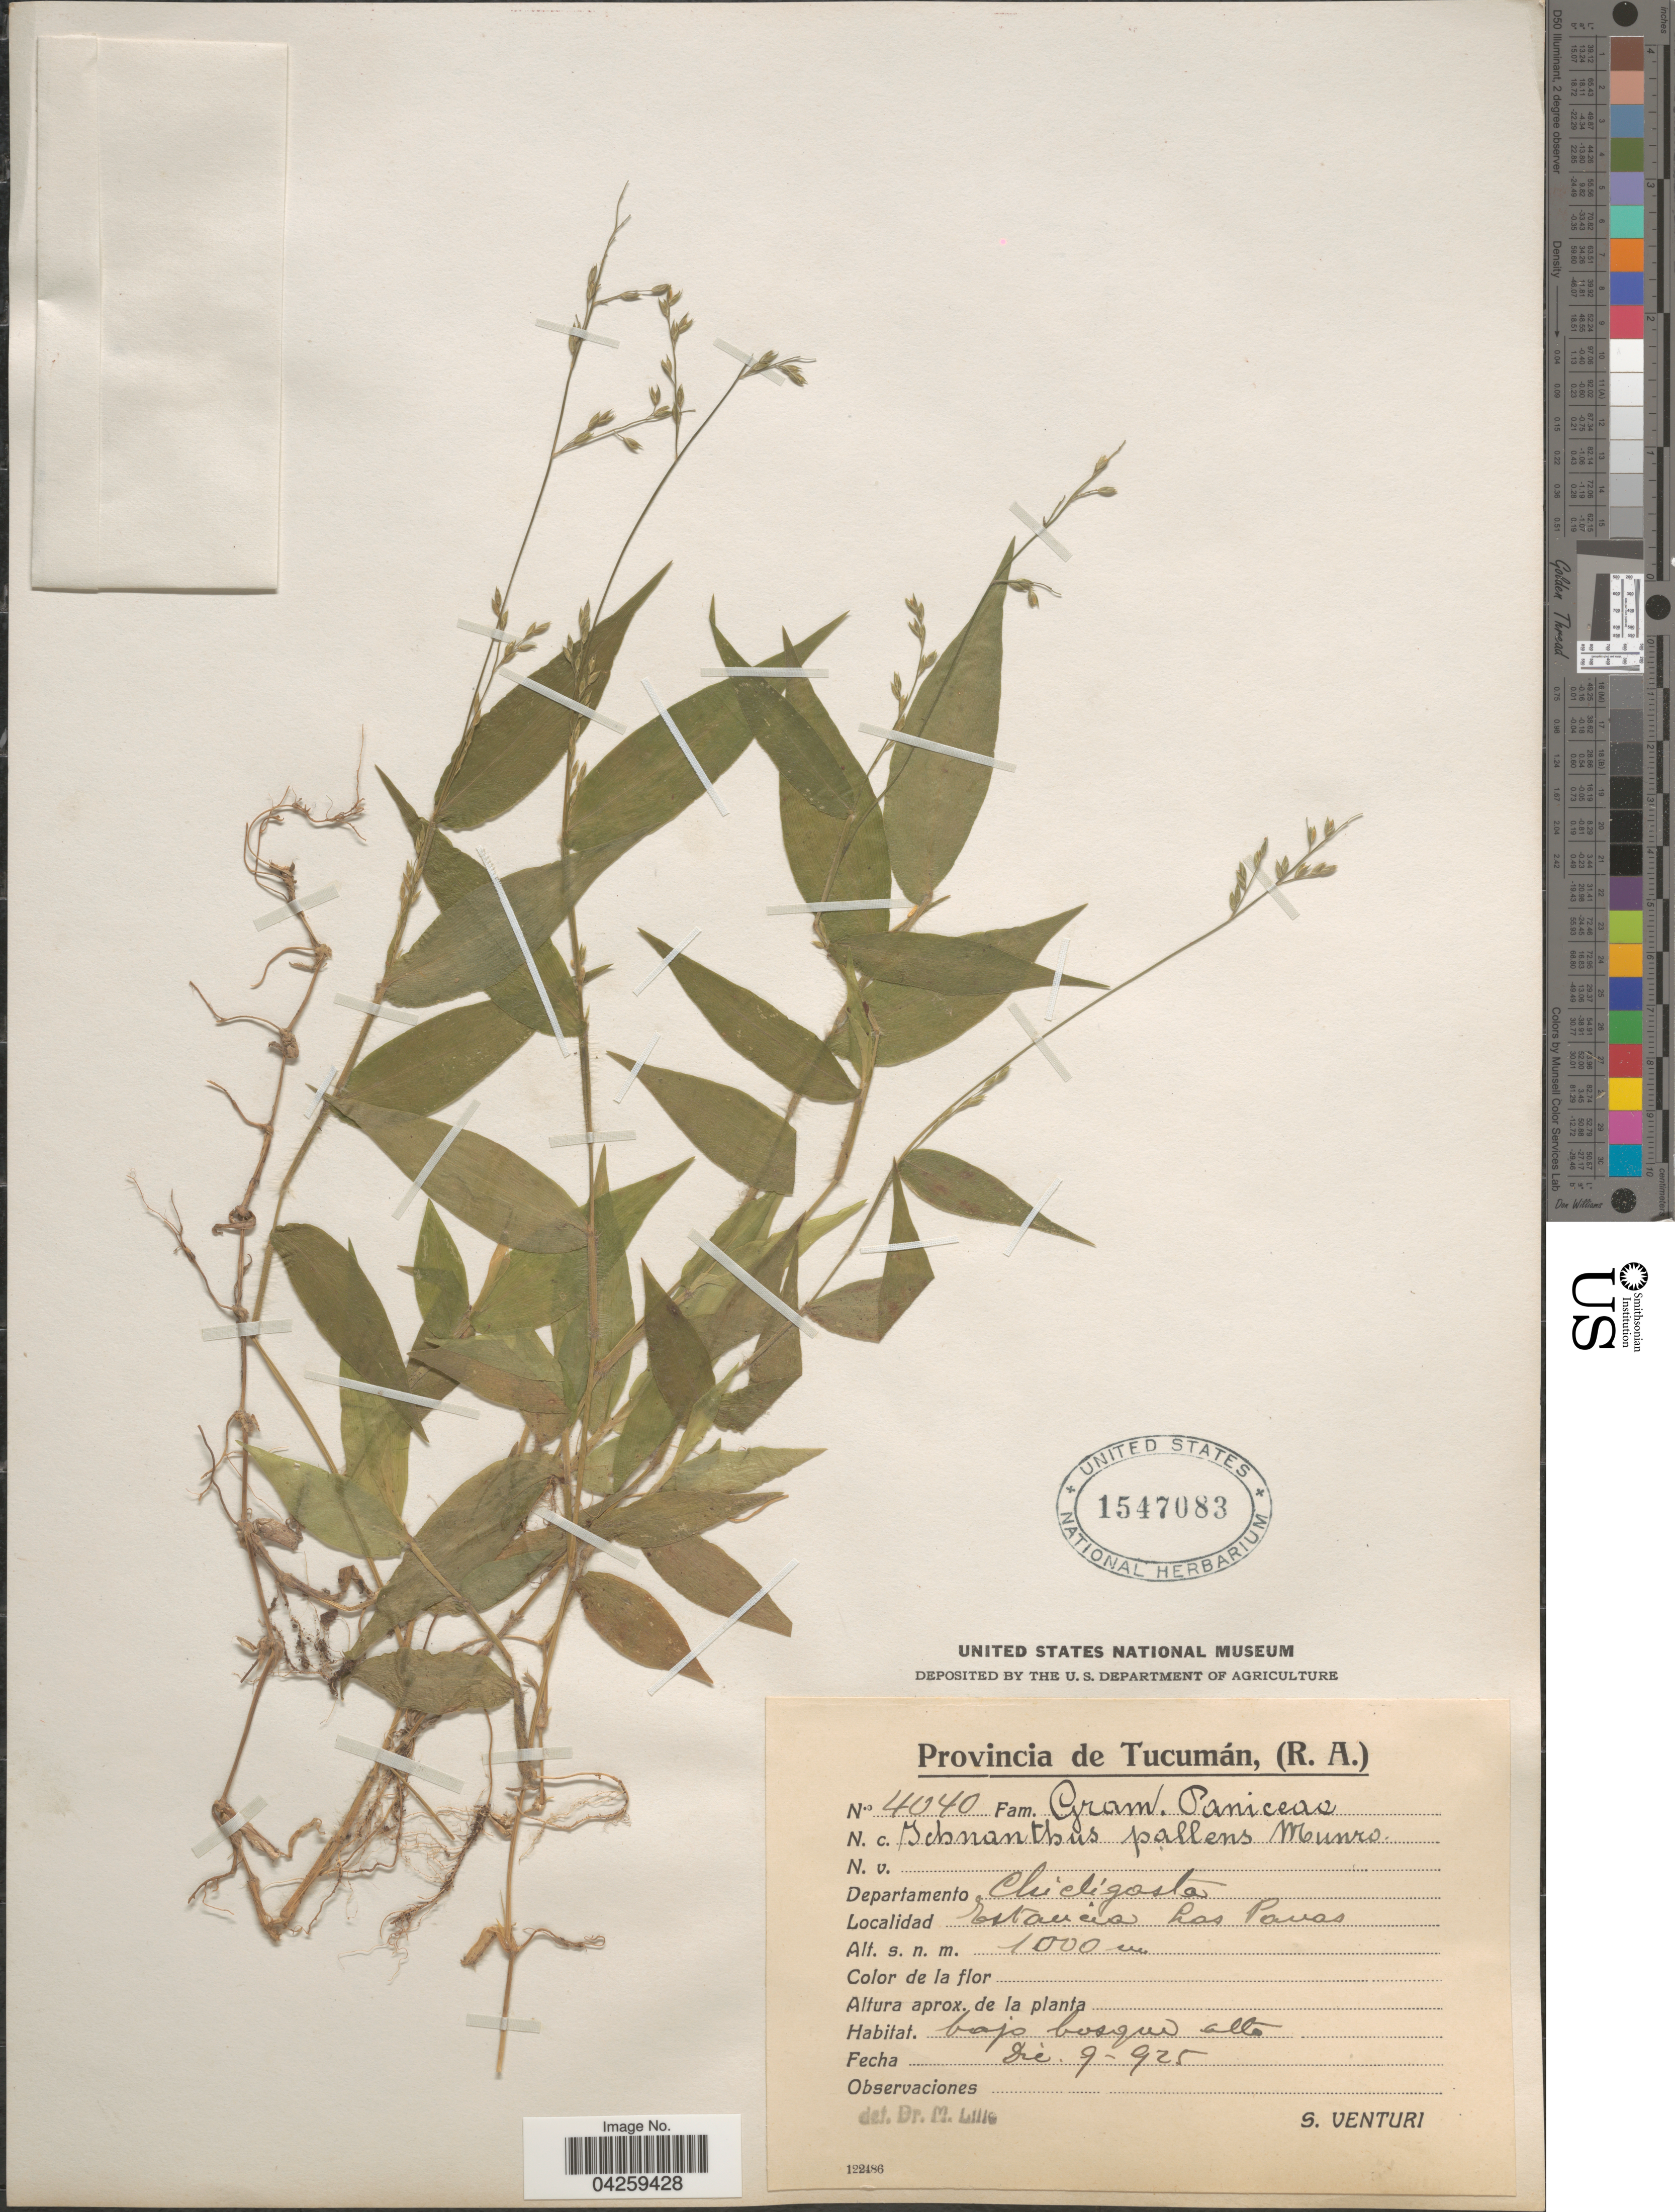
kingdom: Plantae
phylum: Tracheophyta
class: Liliopsida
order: Poales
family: Poaceae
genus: Ichnanthus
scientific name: Ichnanthus pallens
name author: (Sw.) Munro ex Benth.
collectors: S. Venturi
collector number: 4040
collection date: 1925-12-09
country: Argentina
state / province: Tucuman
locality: Departamento Chicligasta. Estancia Los Pavas.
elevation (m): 1000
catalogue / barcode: US 1547083